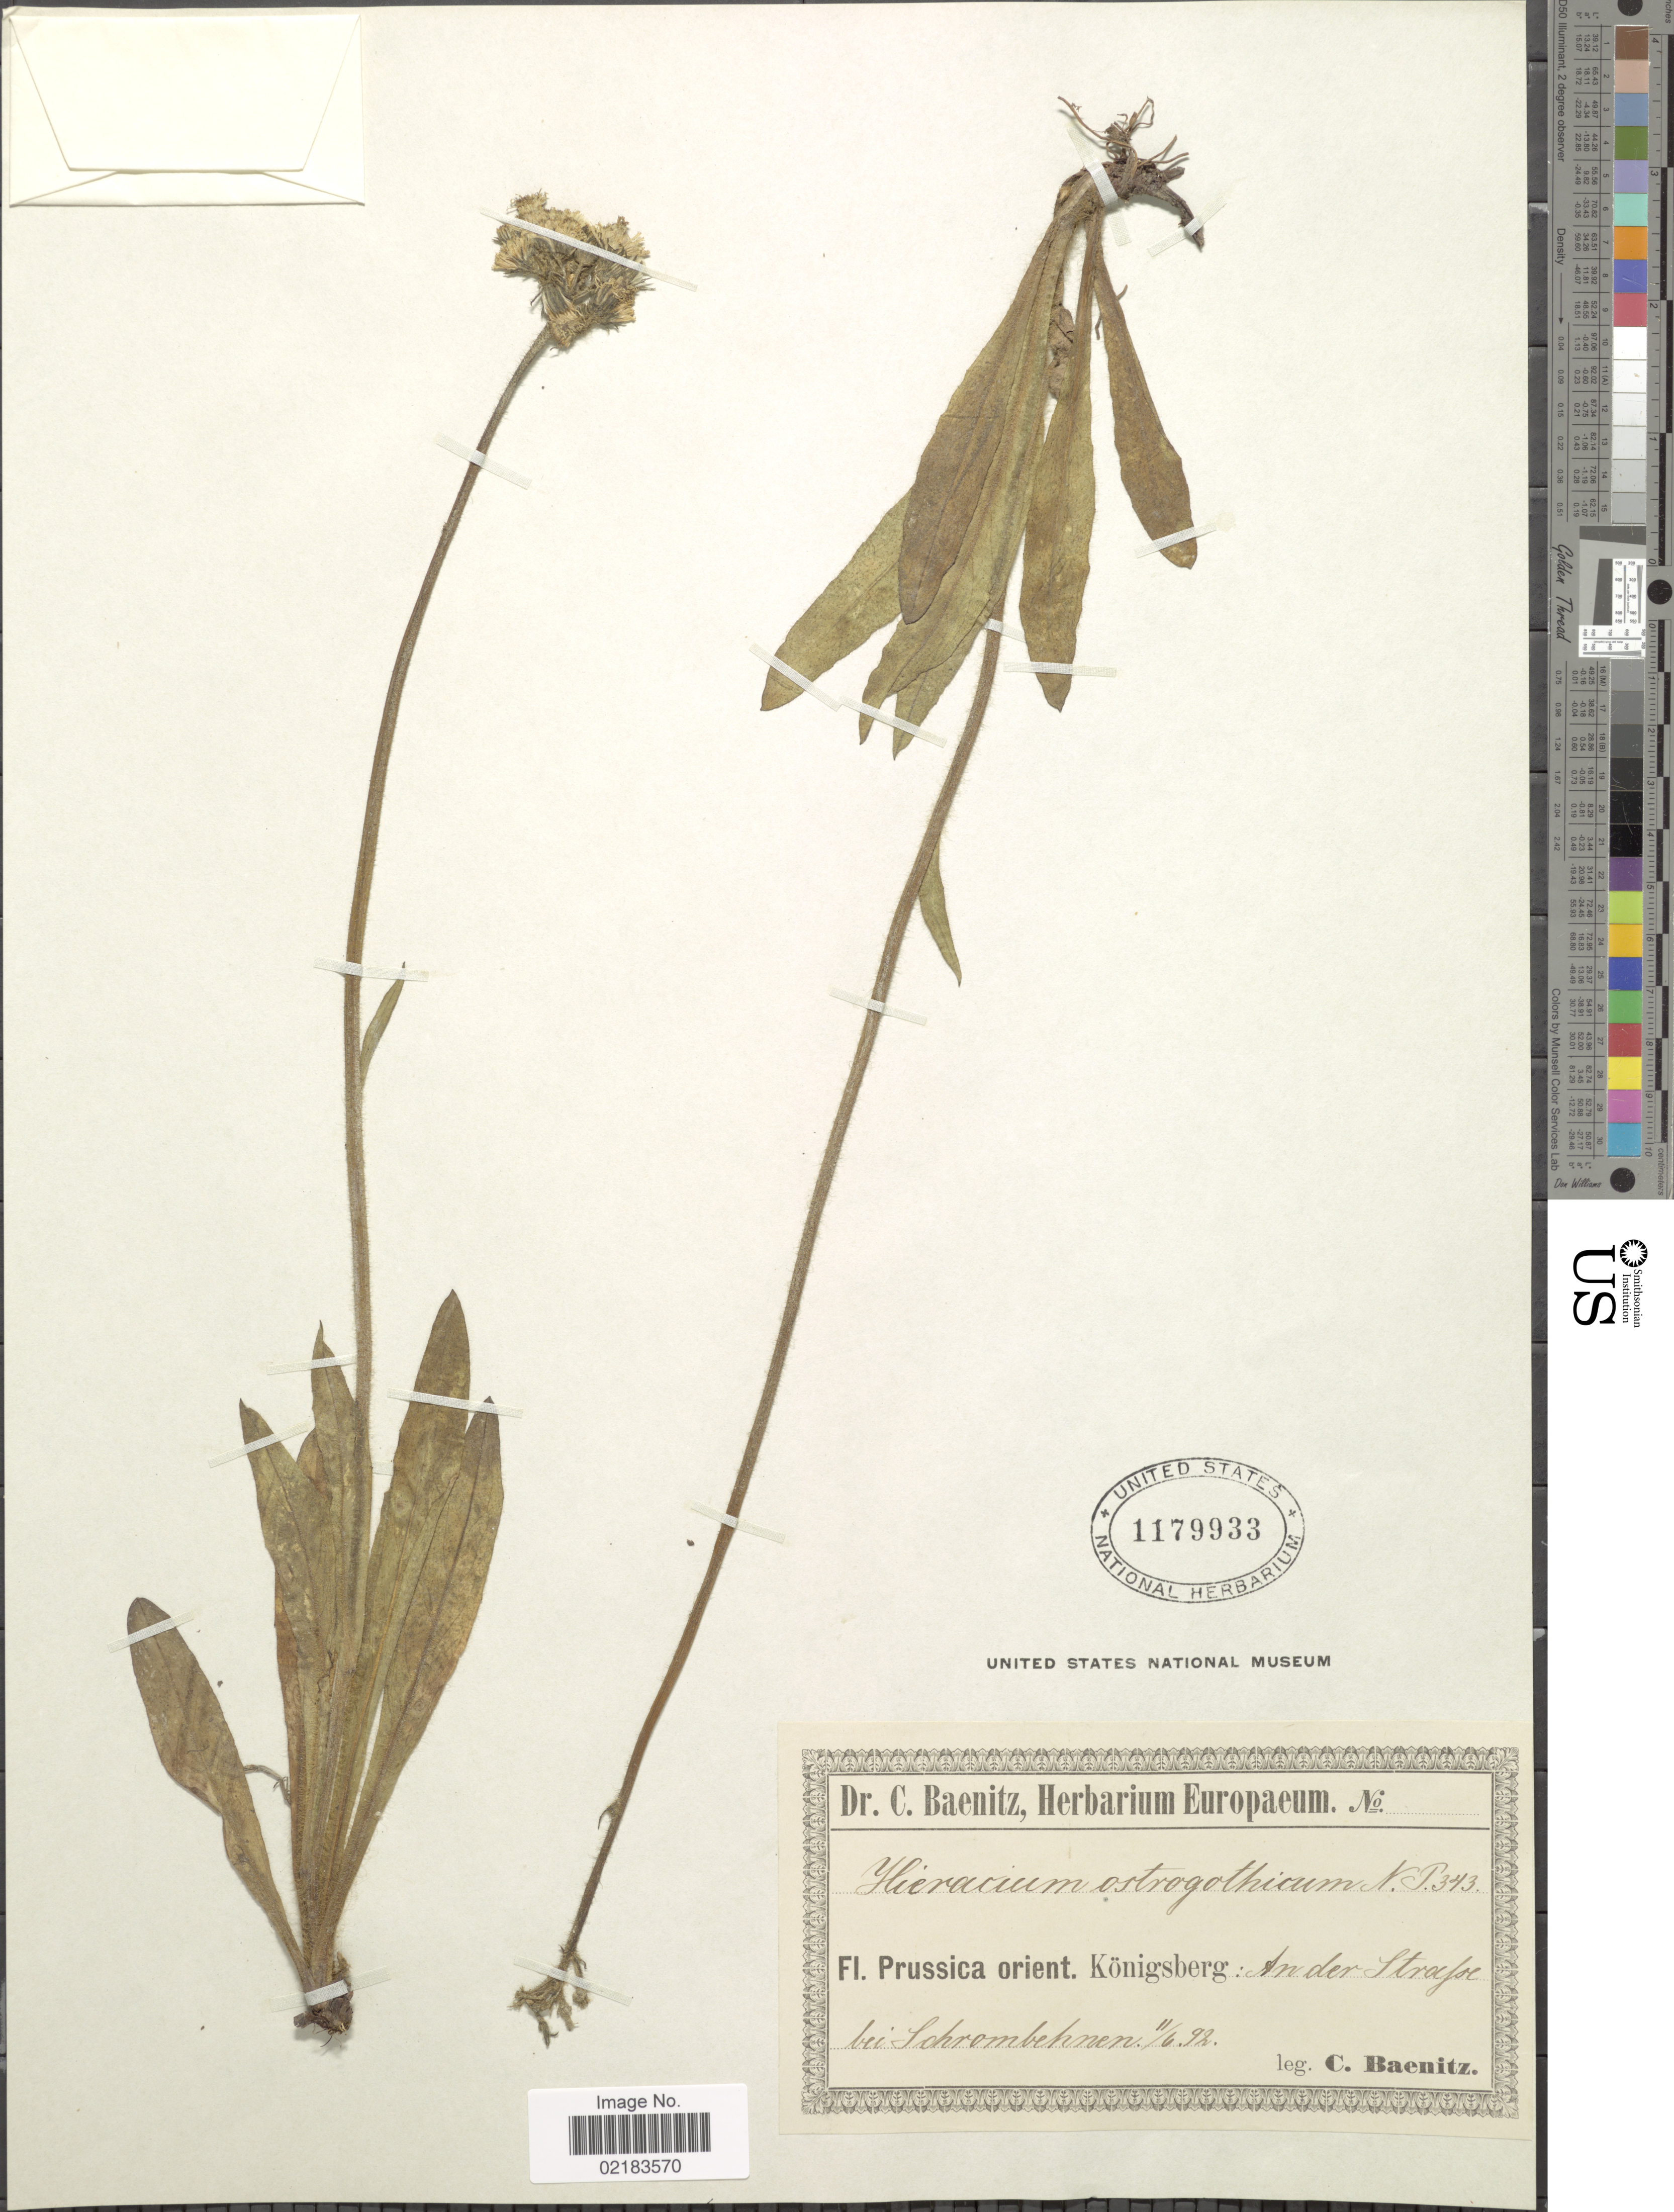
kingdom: Plantae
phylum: Tracheophyta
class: Magnoliopsida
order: Asterales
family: Asteraceae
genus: Hieracium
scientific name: Hieracium ostrogothicum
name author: Näg. & Peter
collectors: C. G. Baenitz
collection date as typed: Transcribed d/m/y: 11/6/92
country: Germany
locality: Prussica orient. Königsberg: an der Strafoe bei Schrombehnen [interpreted]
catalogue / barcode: US 1179933